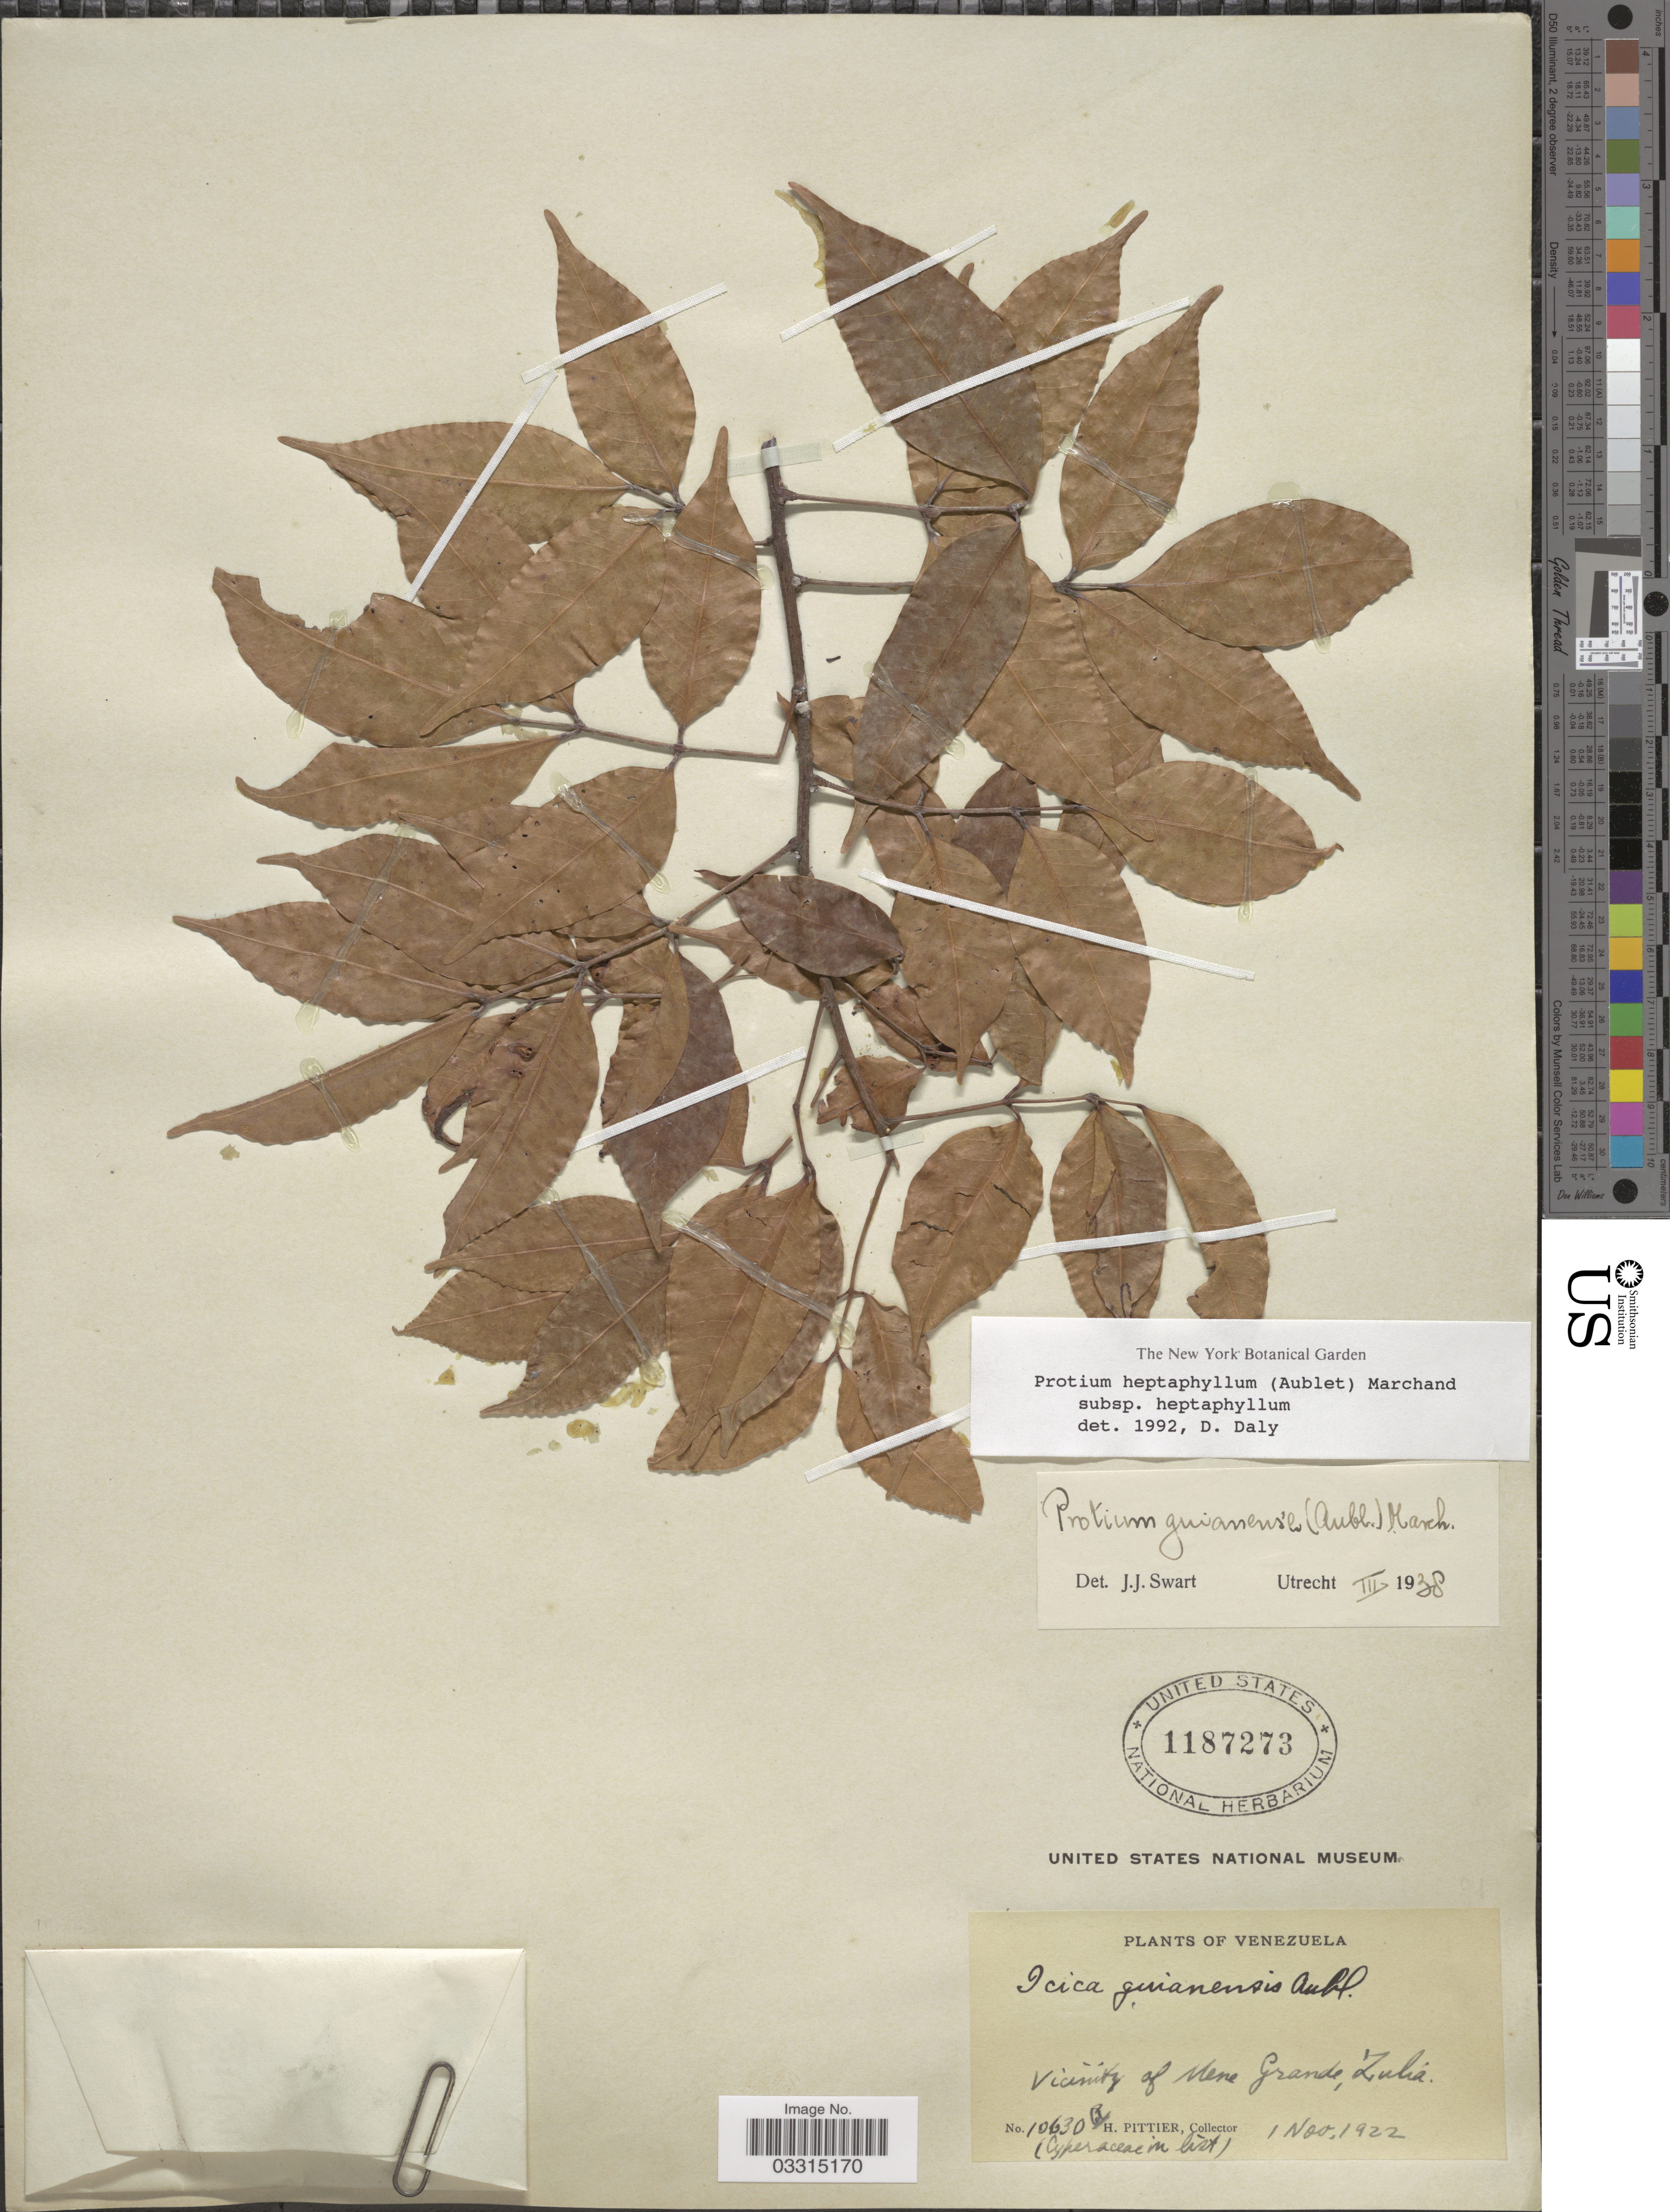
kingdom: Plantae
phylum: Tracheophyta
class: Magnoliopsida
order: Sapindales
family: Burseraceae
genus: Protium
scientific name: Protium heptaphyllum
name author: (Aubl.) Marchand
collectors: H. F. Pittier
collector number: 10630a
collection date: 1922-11-01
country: Venezuela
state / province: Zulia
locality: Vicinity of Mene Grande.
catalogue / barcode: US 1187273